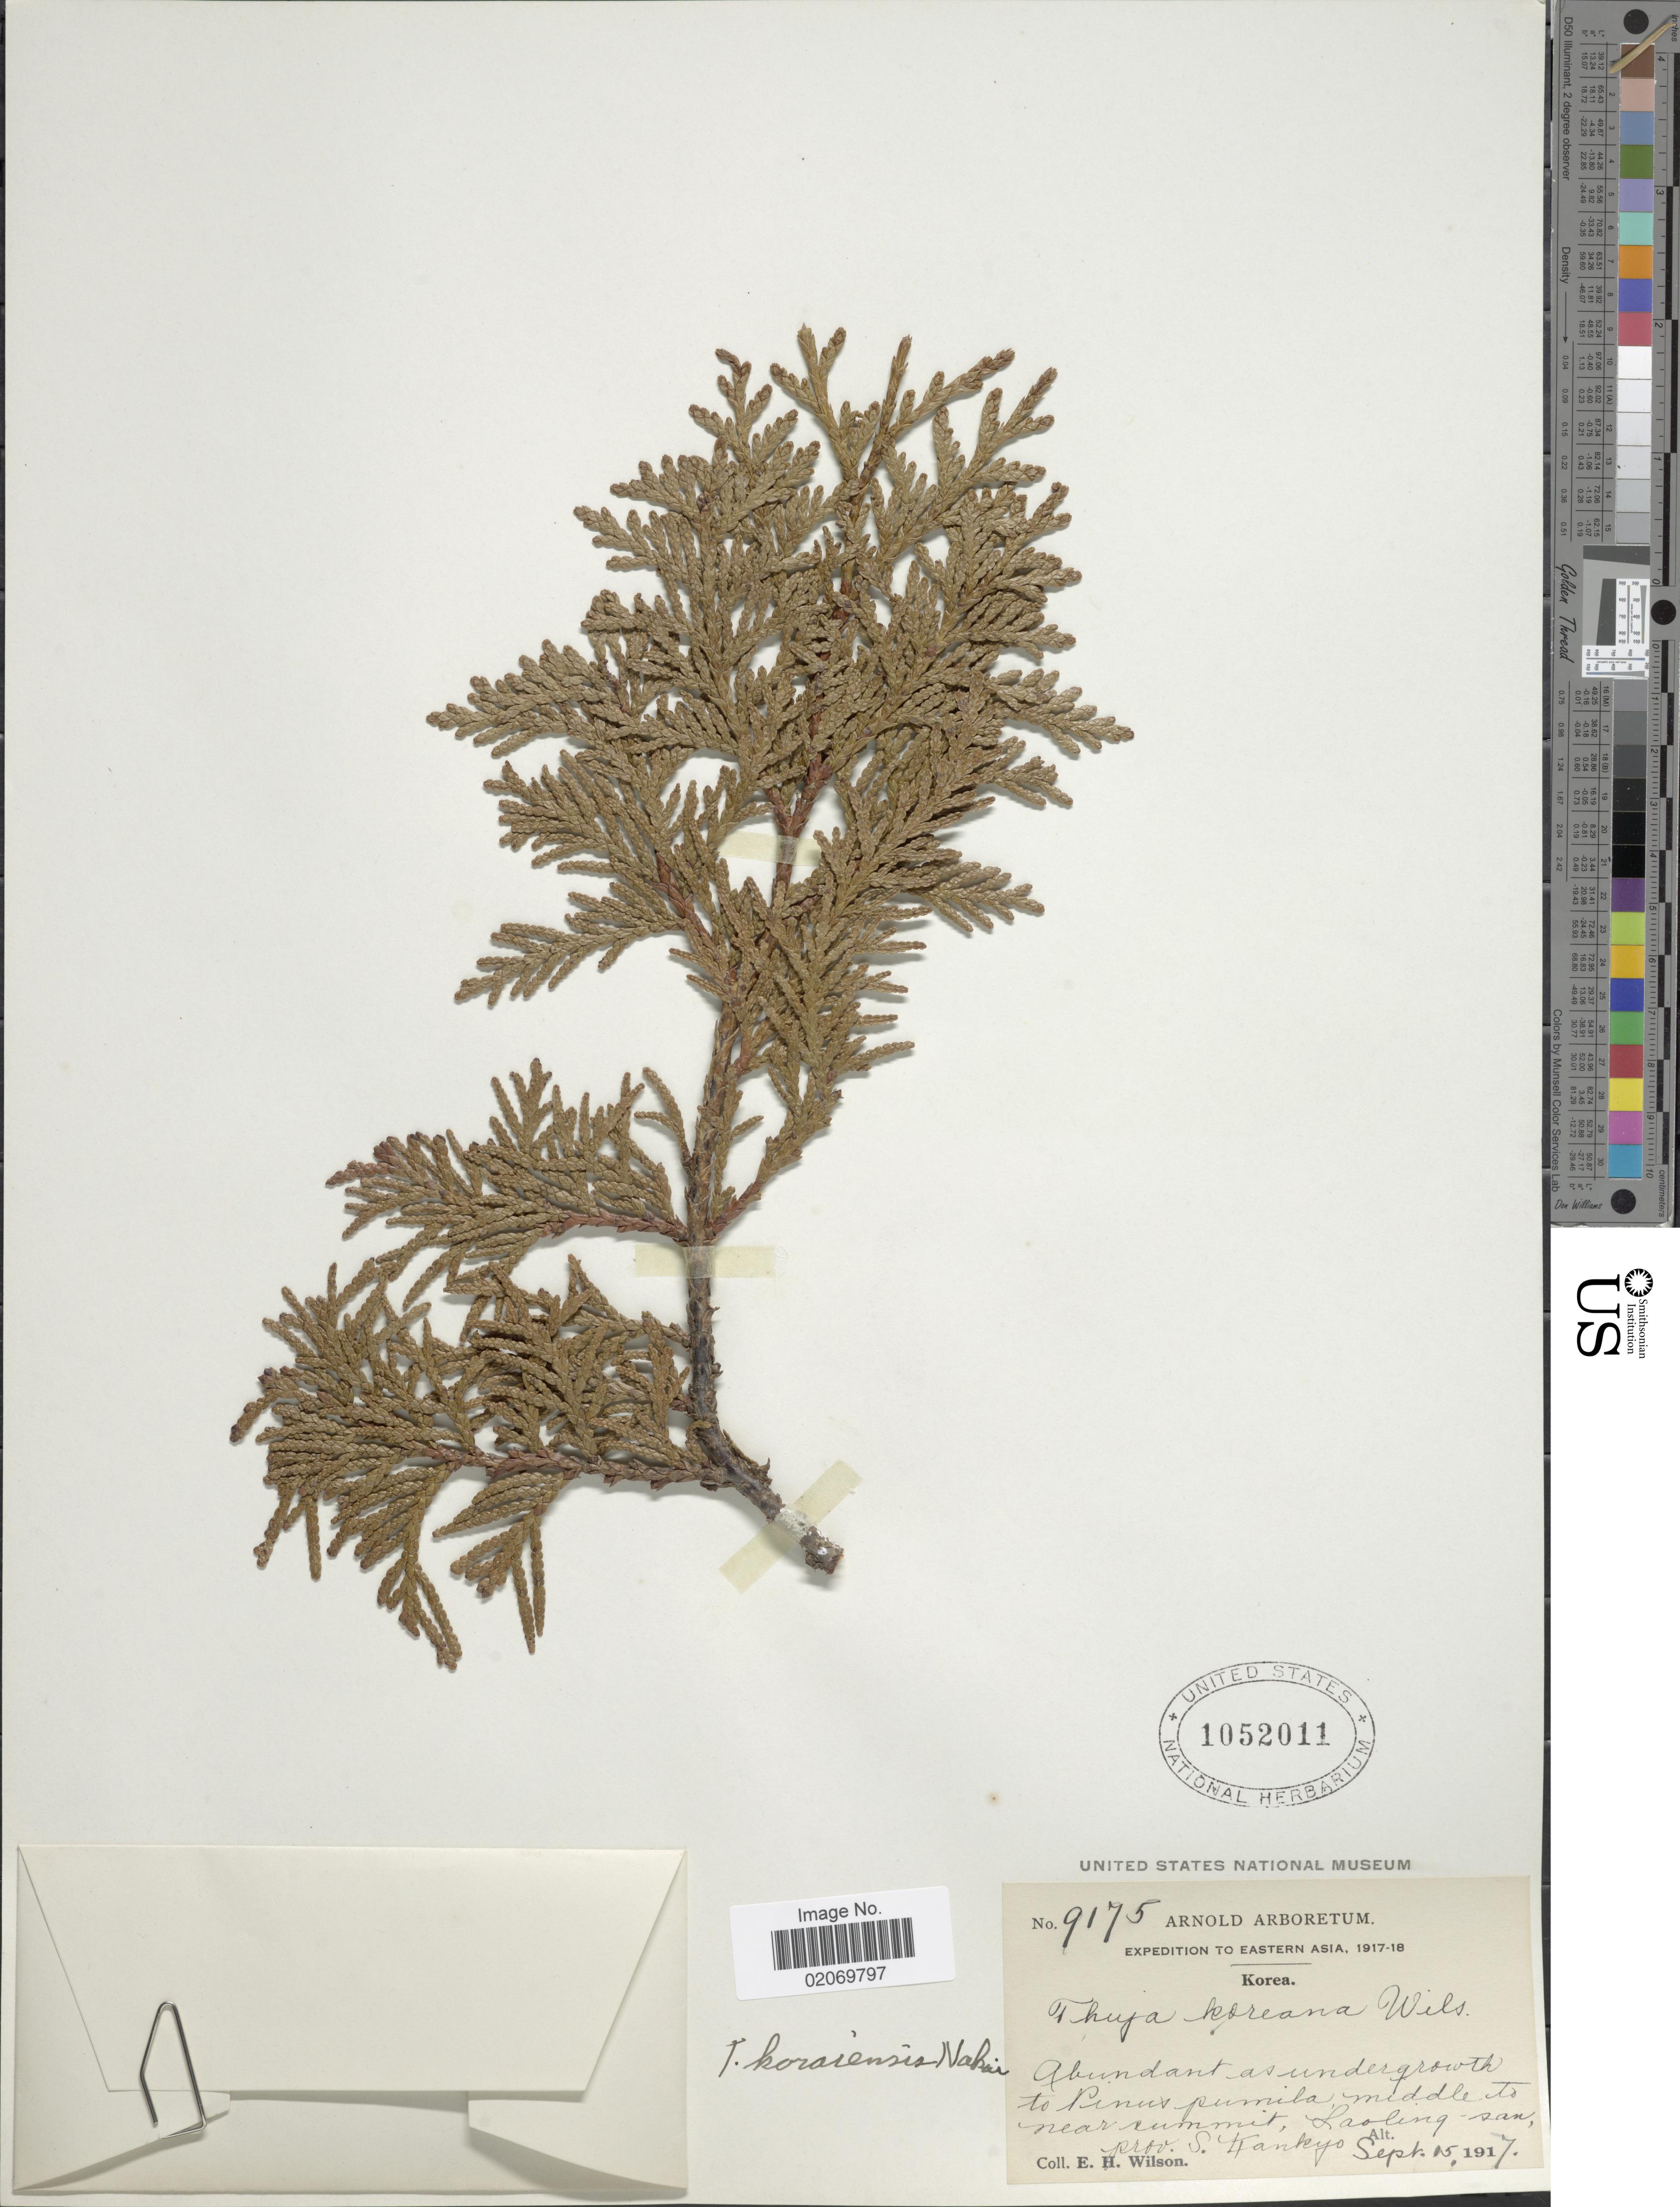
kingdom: Plantae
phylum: Tracheophyta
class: Pinopsida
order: Pinales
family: Cupressaceae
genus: Thuja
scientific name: Thuja koraiensis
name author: Nakai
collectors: E. Wilson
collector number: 9175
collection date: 1917-09-15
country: North Korea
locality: Eastern Asia, middle to near summit, Laolong-san, prov. S. Kankyo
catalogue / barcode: US 1052011